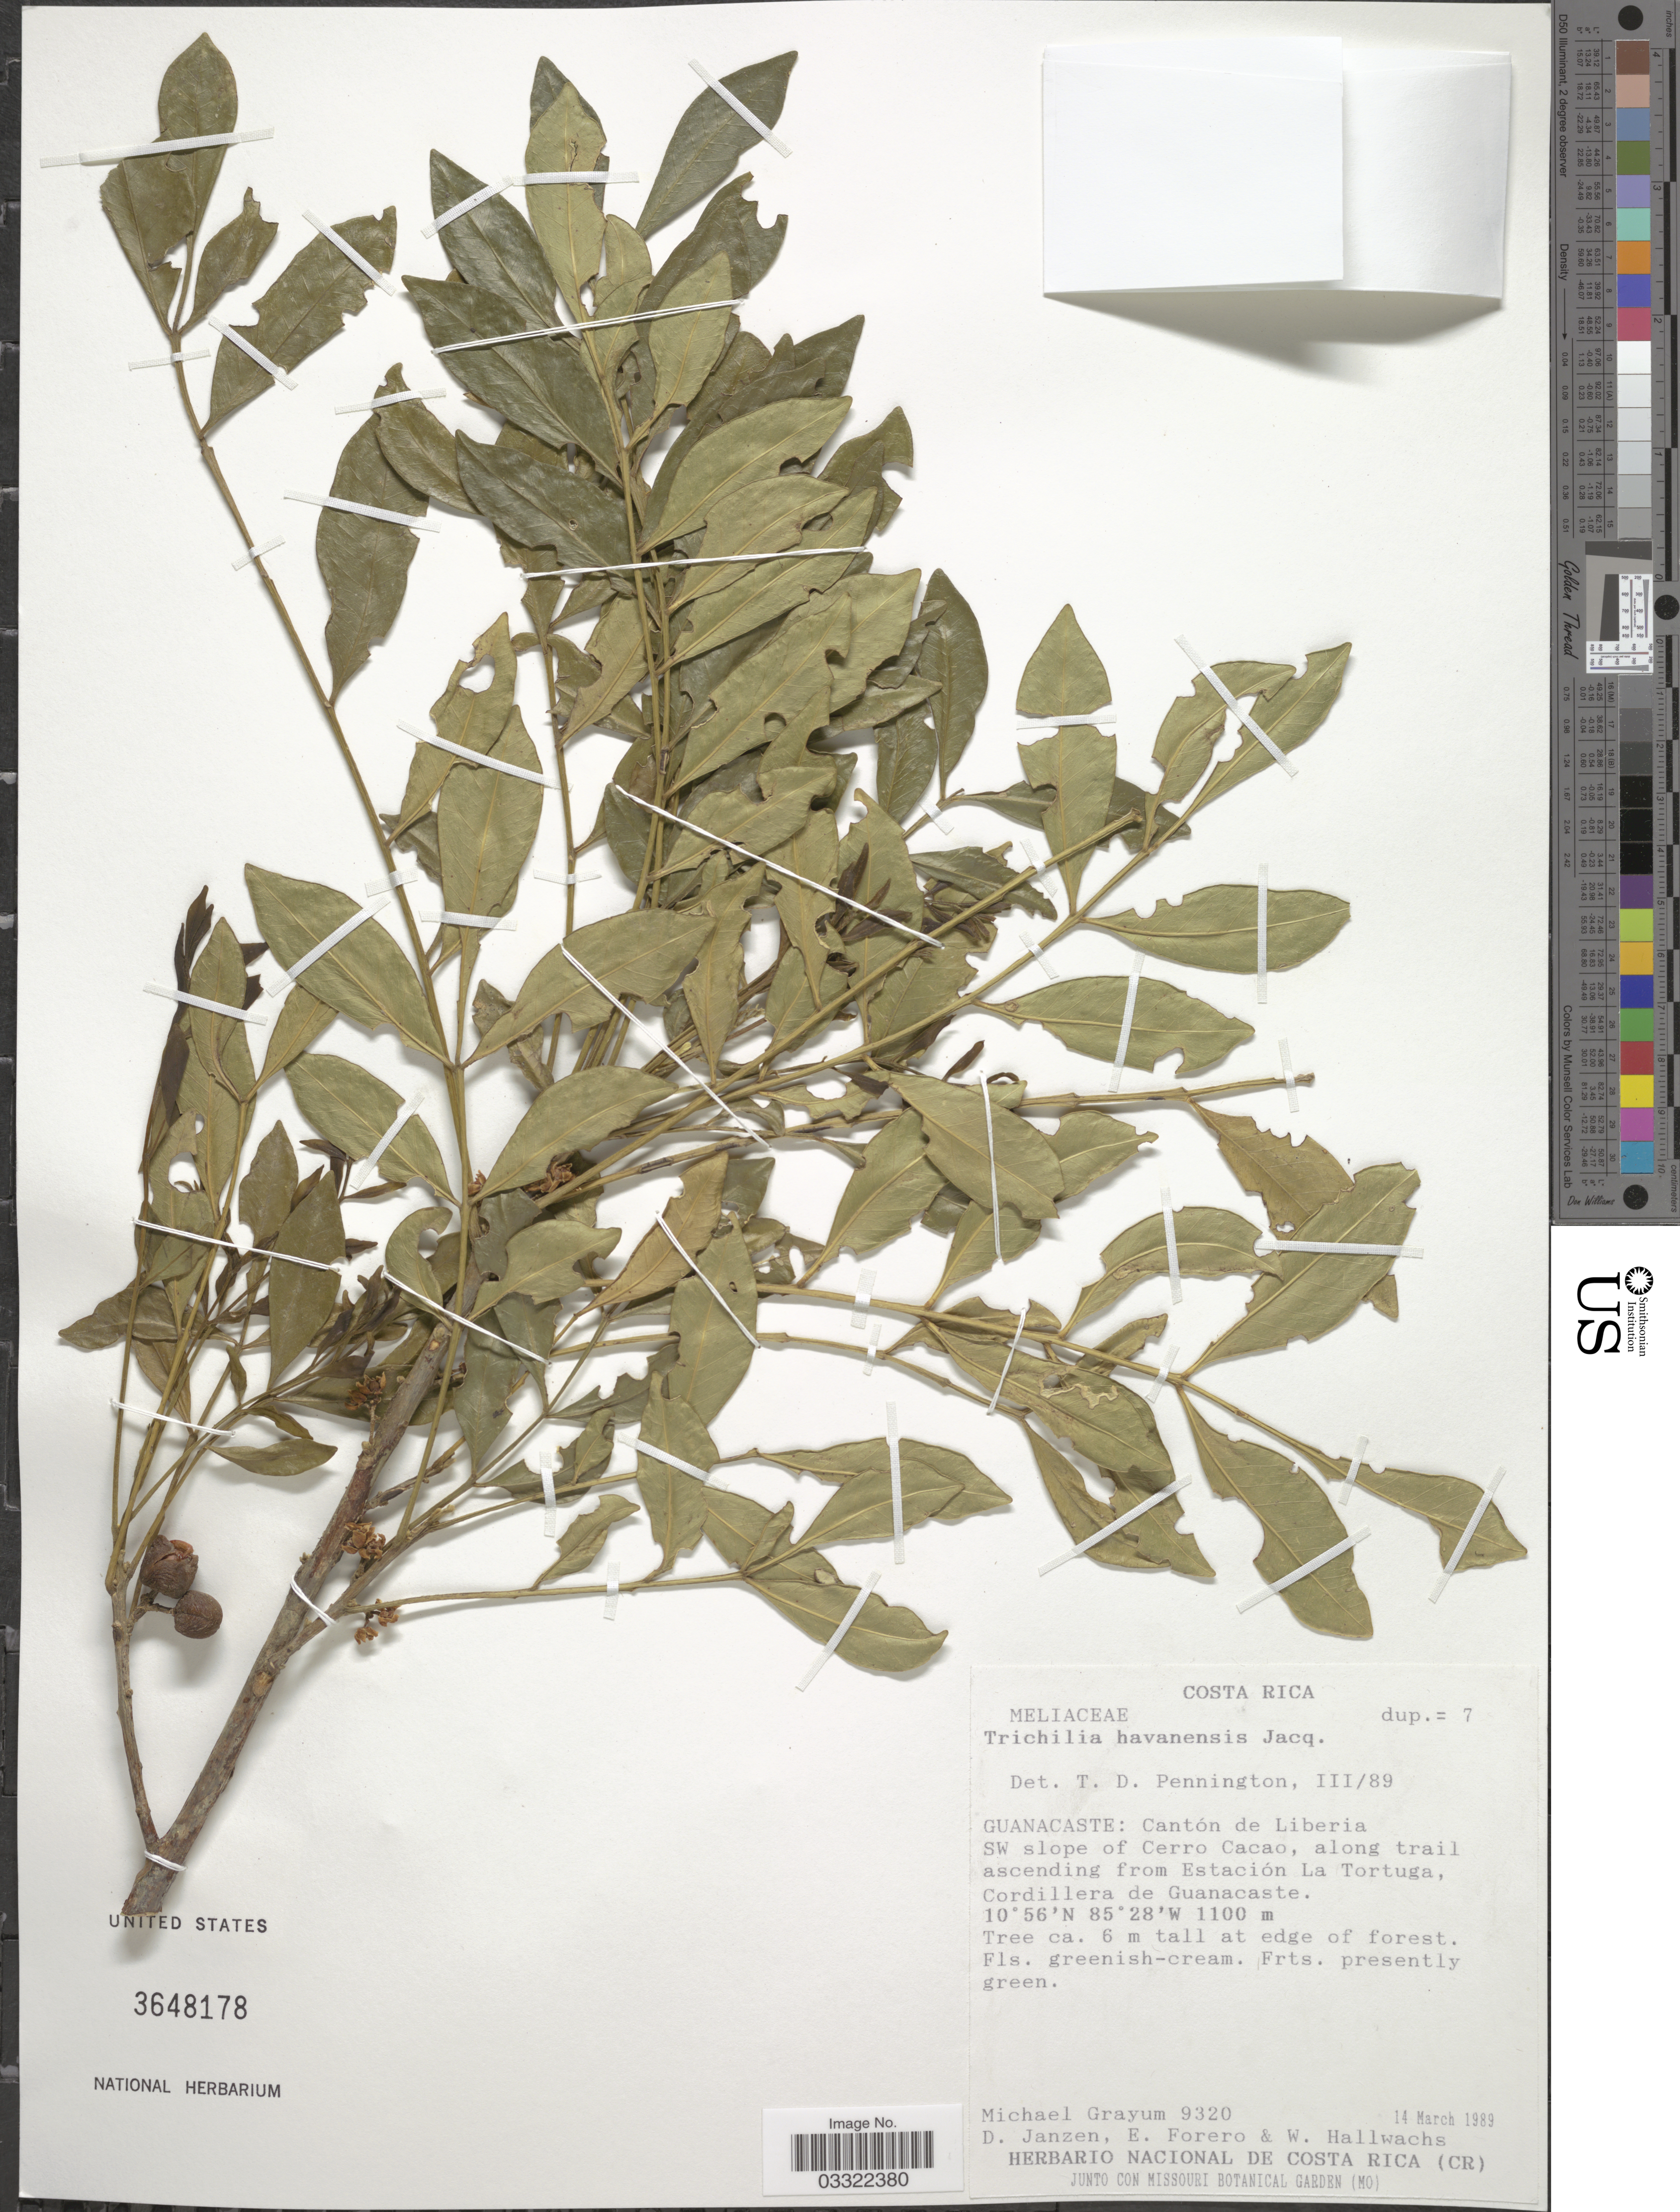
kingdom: Plantae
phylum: Tracheophyta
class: Magnoliopsida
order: Sapindales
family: Meliaceae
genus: Trichilia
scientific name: Trichilia havanensis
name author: Jacq.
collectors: M. H. Grayum, D. Janzen, E. Forero & W. Hallwachs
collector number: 9320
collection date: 1989-03-14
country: Costa Rica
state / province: Guanacaste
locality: Cantón de Liberia SW slope of Cerro Cacao, along trail ascending from Estación La Tortuga, Cordillera de Guanacaste.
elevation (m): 1100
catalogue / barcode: US 3648178